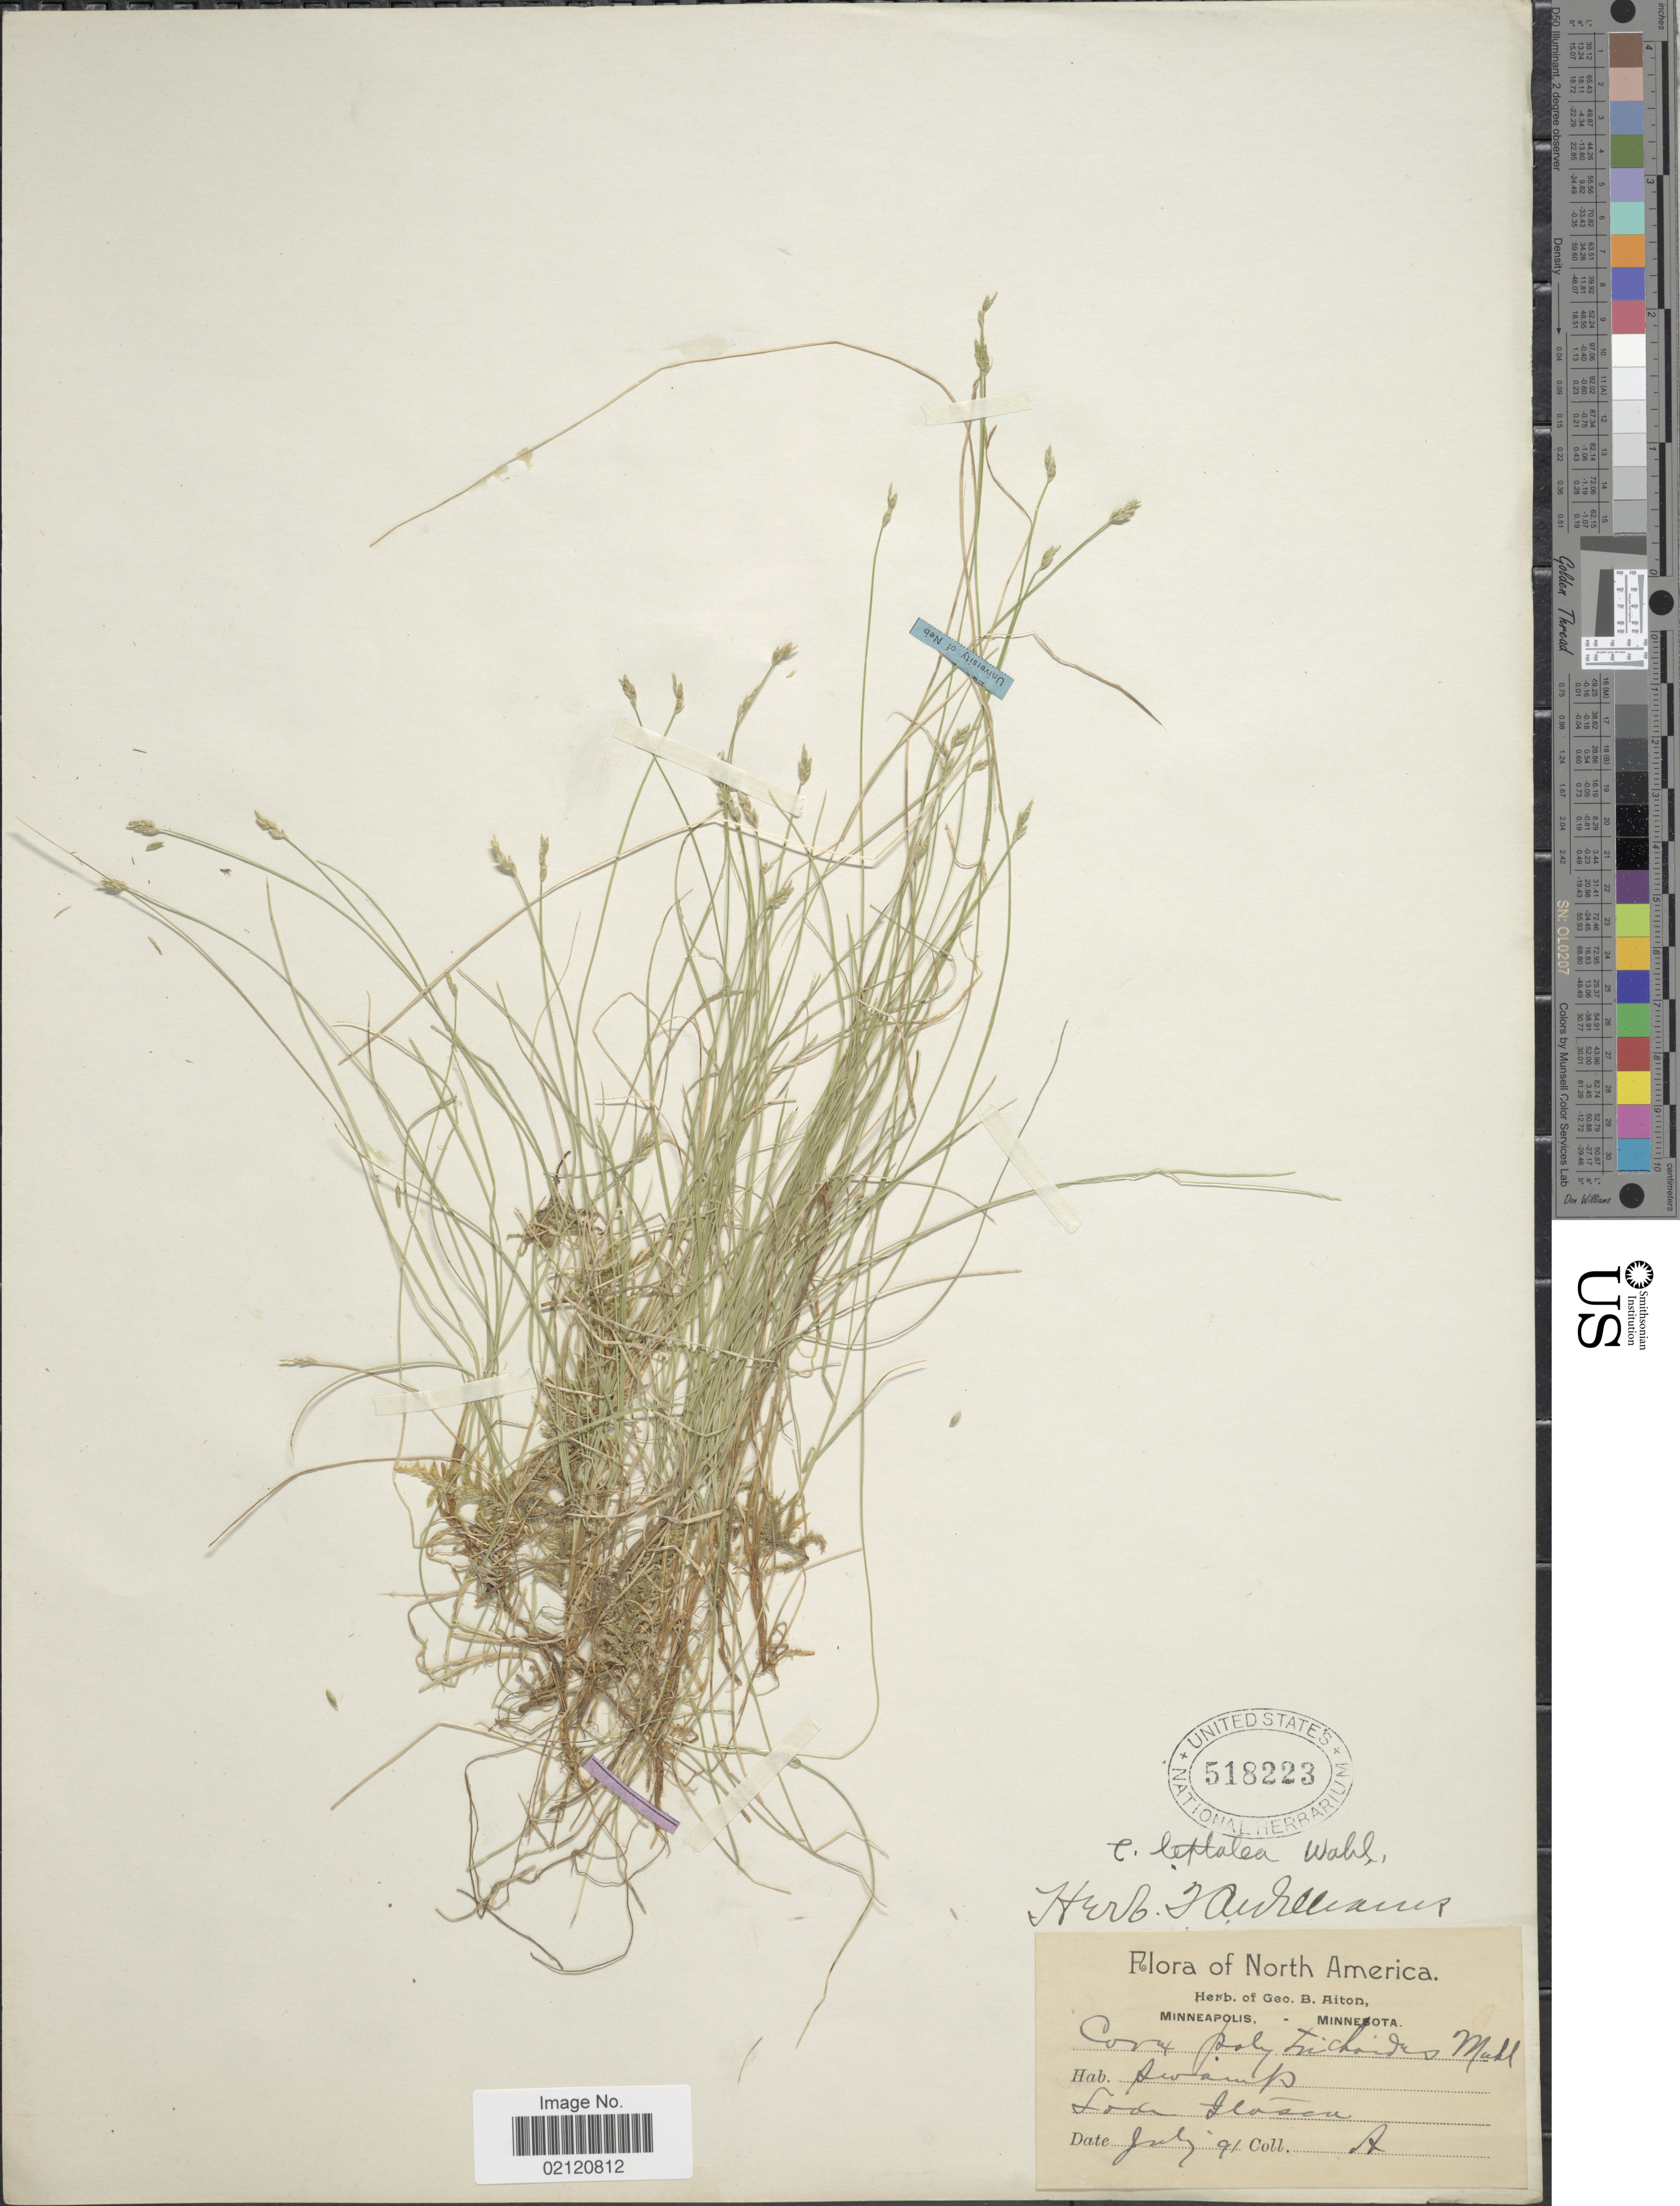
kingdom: Plantae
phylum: Tracheophyta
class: Liliopsida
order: Poales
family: Cyperaceae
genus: Carex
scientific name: Carex leptalea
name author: Wahlenb.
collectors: G. B. Aiton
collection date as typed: Transcribed d/m/y: /7/91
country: United States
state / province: Minnesota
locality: Lodge Itasca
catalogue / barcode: US 518223